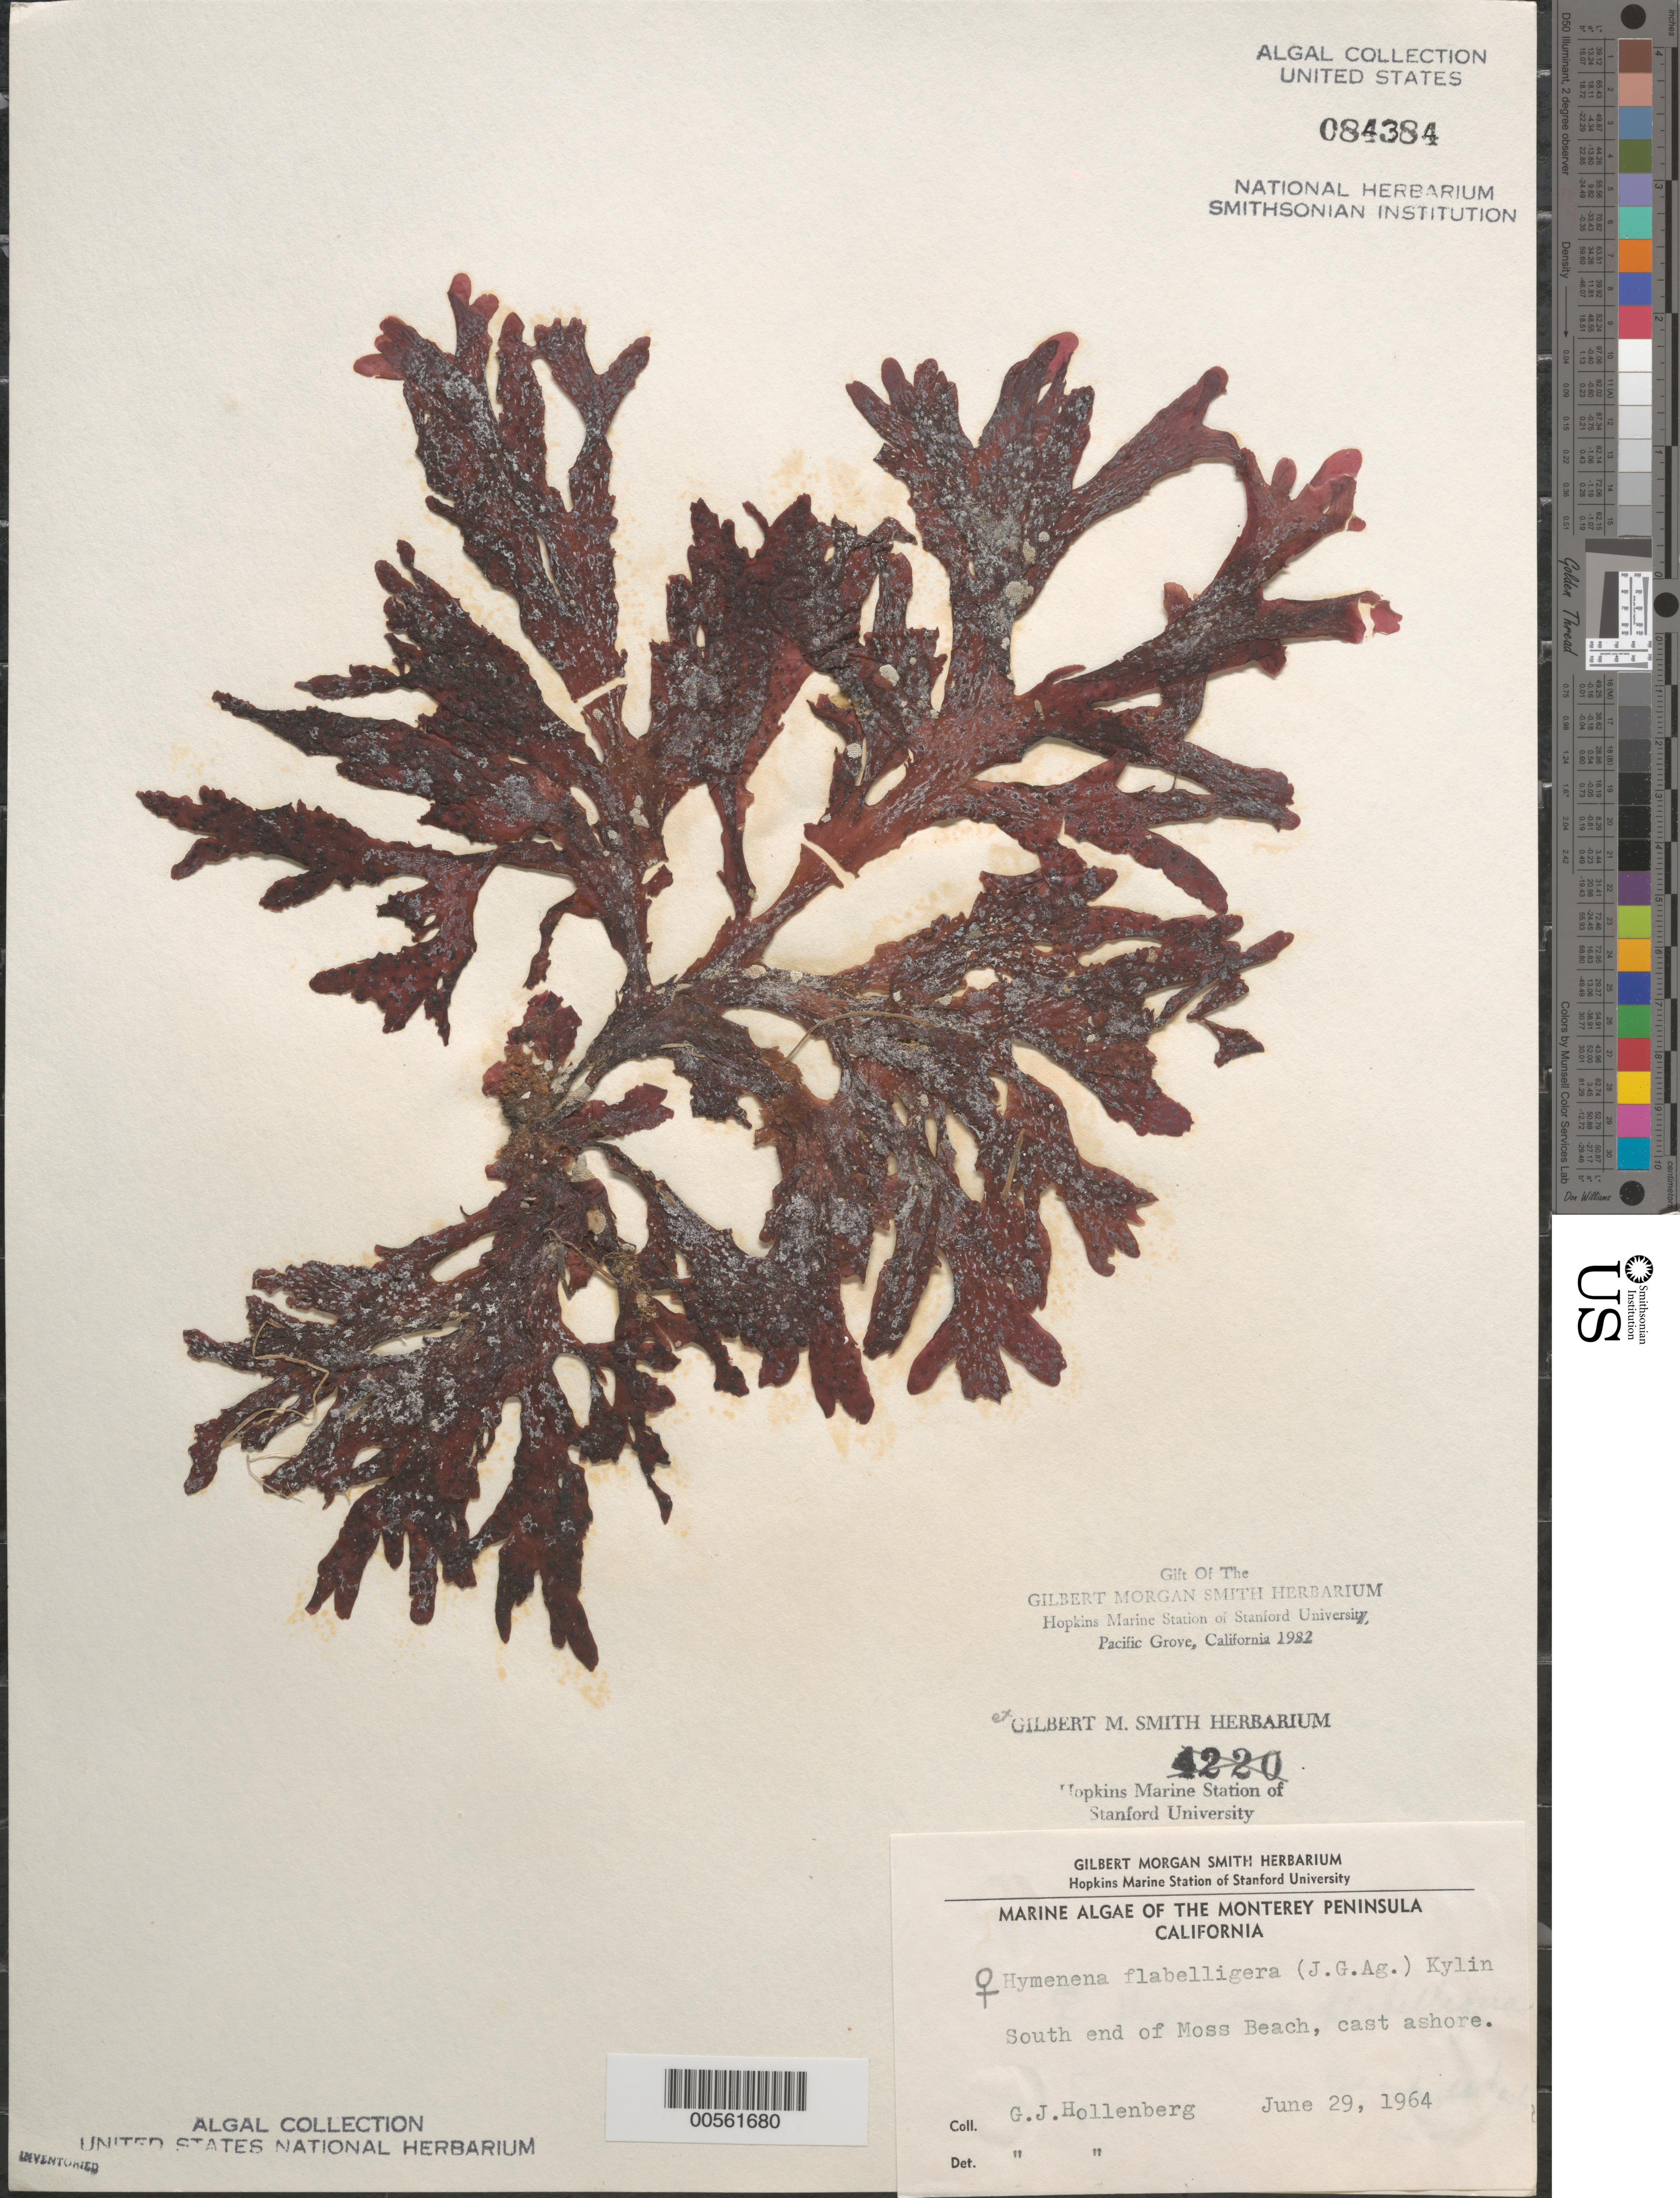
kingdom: Plantae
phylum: Rhodophyta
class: Florideophyceae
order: Ceramiales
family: Delesseriaceae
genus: Hymenena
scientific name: Hymenena flabelligera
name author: (J. Agardh) Kylin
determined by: Hollenberg, George J.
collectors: G. Hollenberg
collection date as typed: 29 Jun 1964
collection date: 1964-06-29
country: United States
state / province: California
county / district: Monterey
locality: Moss Beach, south end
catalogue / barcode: US 84384